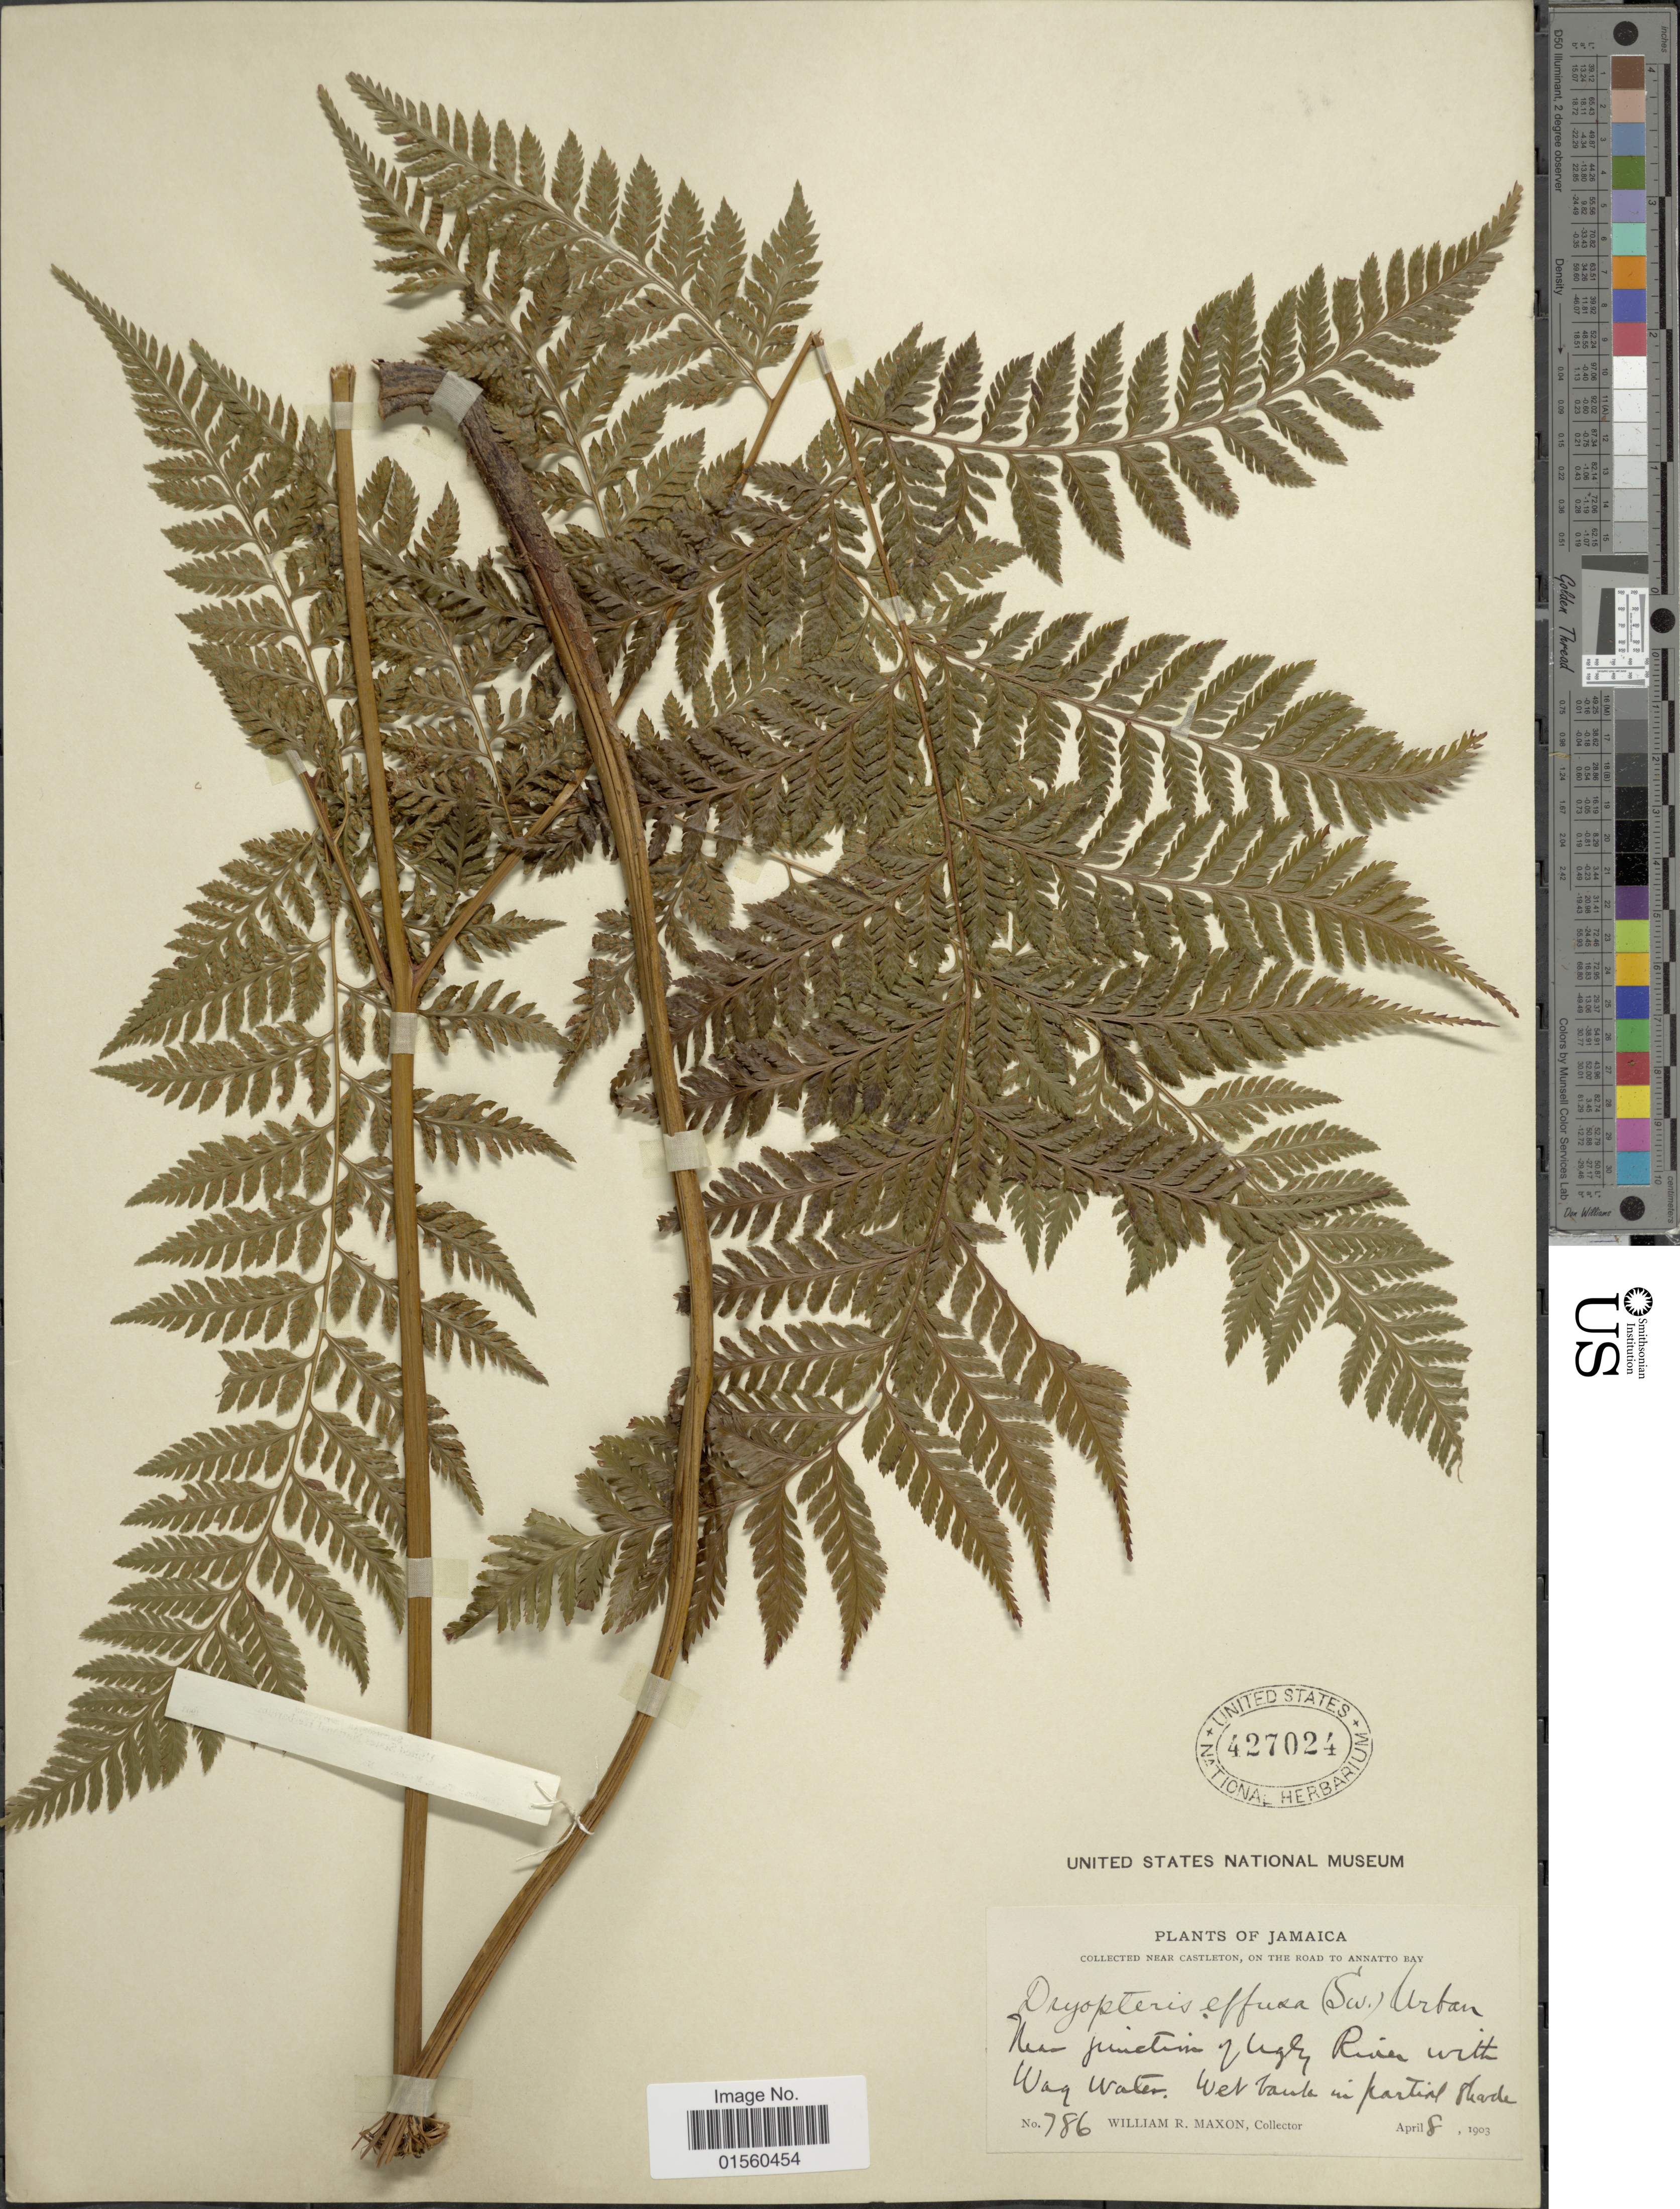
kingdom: Plantae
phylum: Tracheophyta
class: Polypodiopsida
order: Polypodiales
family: Dryopteridaceae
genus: Parapolystichum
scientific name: Parapolystichum effusum var. effusum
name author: (Sw.) Ching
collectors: W. R. Maxon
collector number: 786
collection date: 1903-04-08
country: Jamaica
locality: Near Castleton, on the road to Annatto Bay. Near junction of Ugly River with Wag Water.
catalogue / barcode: US 427024